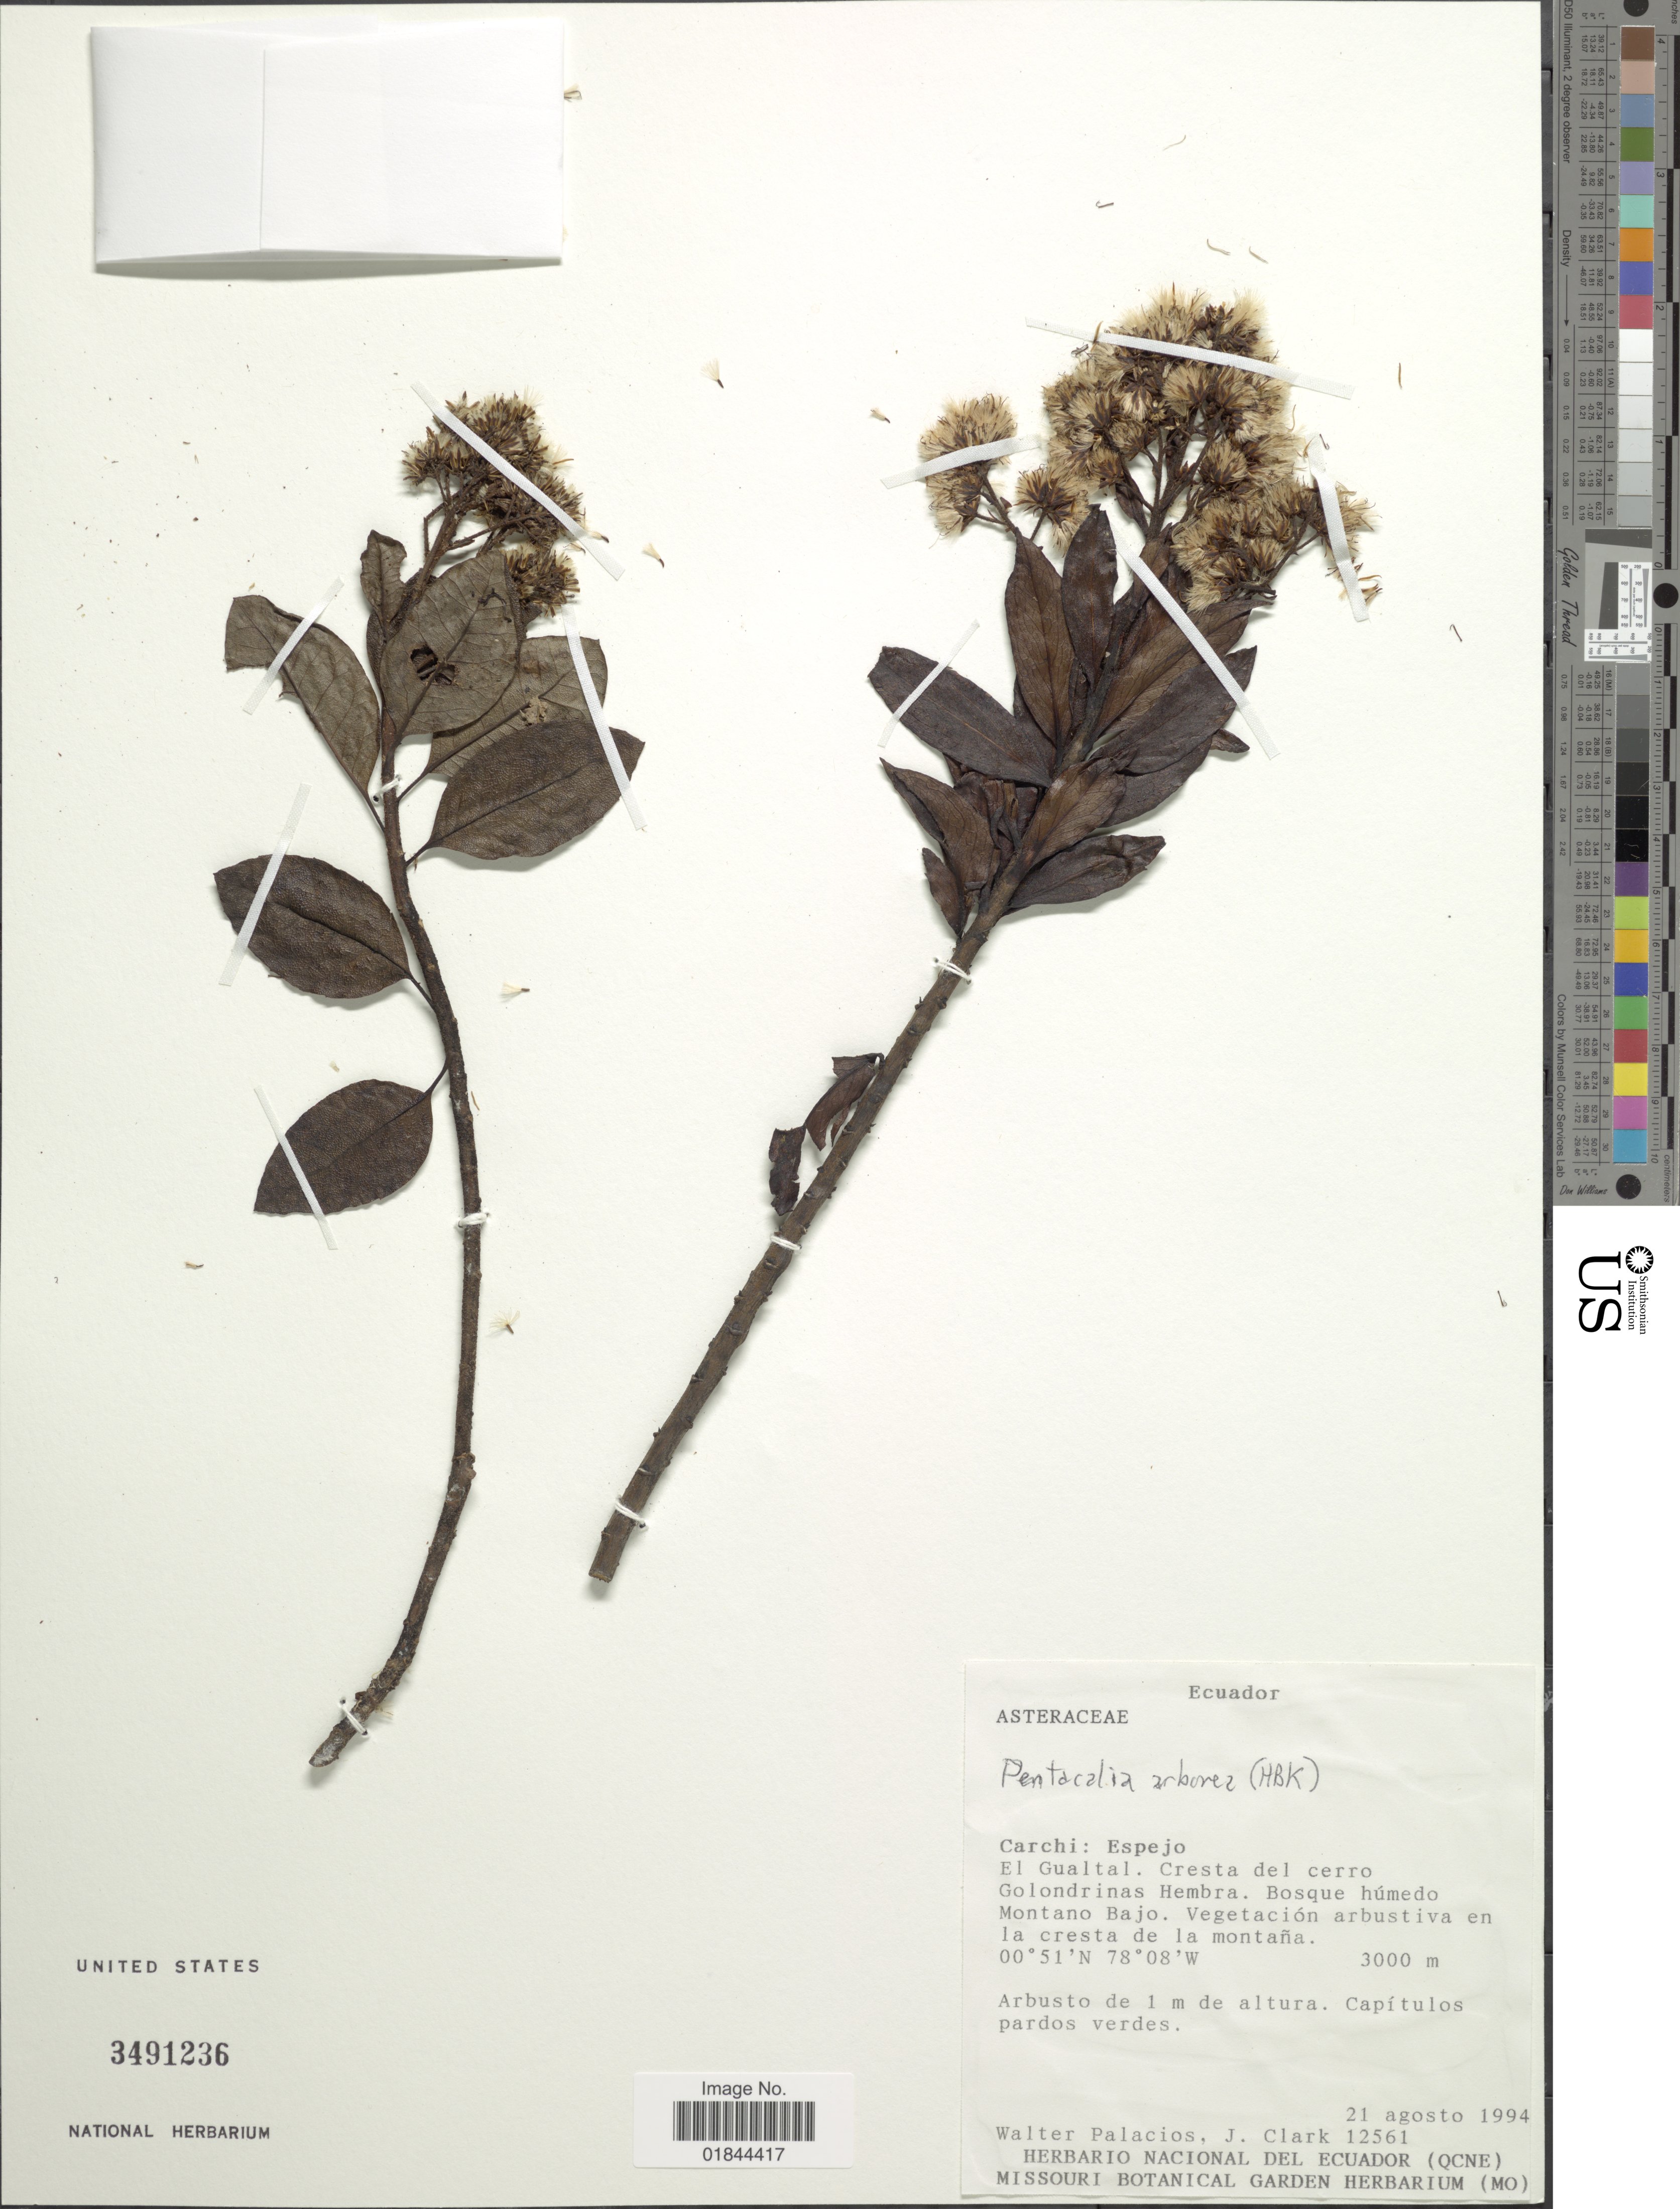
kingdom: Plantae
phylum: Tracheophyta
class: Magnoliopsida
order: Asterales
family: Asteraceae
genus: Pentacalia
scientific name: Pentacalia arborea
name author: (Kunth) H. Rob. & Cuatrec.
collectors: W. Palacios & J. L. Clark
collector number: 12561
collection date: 1994-08-21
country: Ecuador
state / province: Carchi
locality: Espejo. El Gualtal. Cresta del cerro Golondrinas Hembra. Bosque húmedo Montano Bajo. Vegetación arbustiva en la cresta de la montaña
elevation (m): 3000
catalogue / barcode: US 3491236